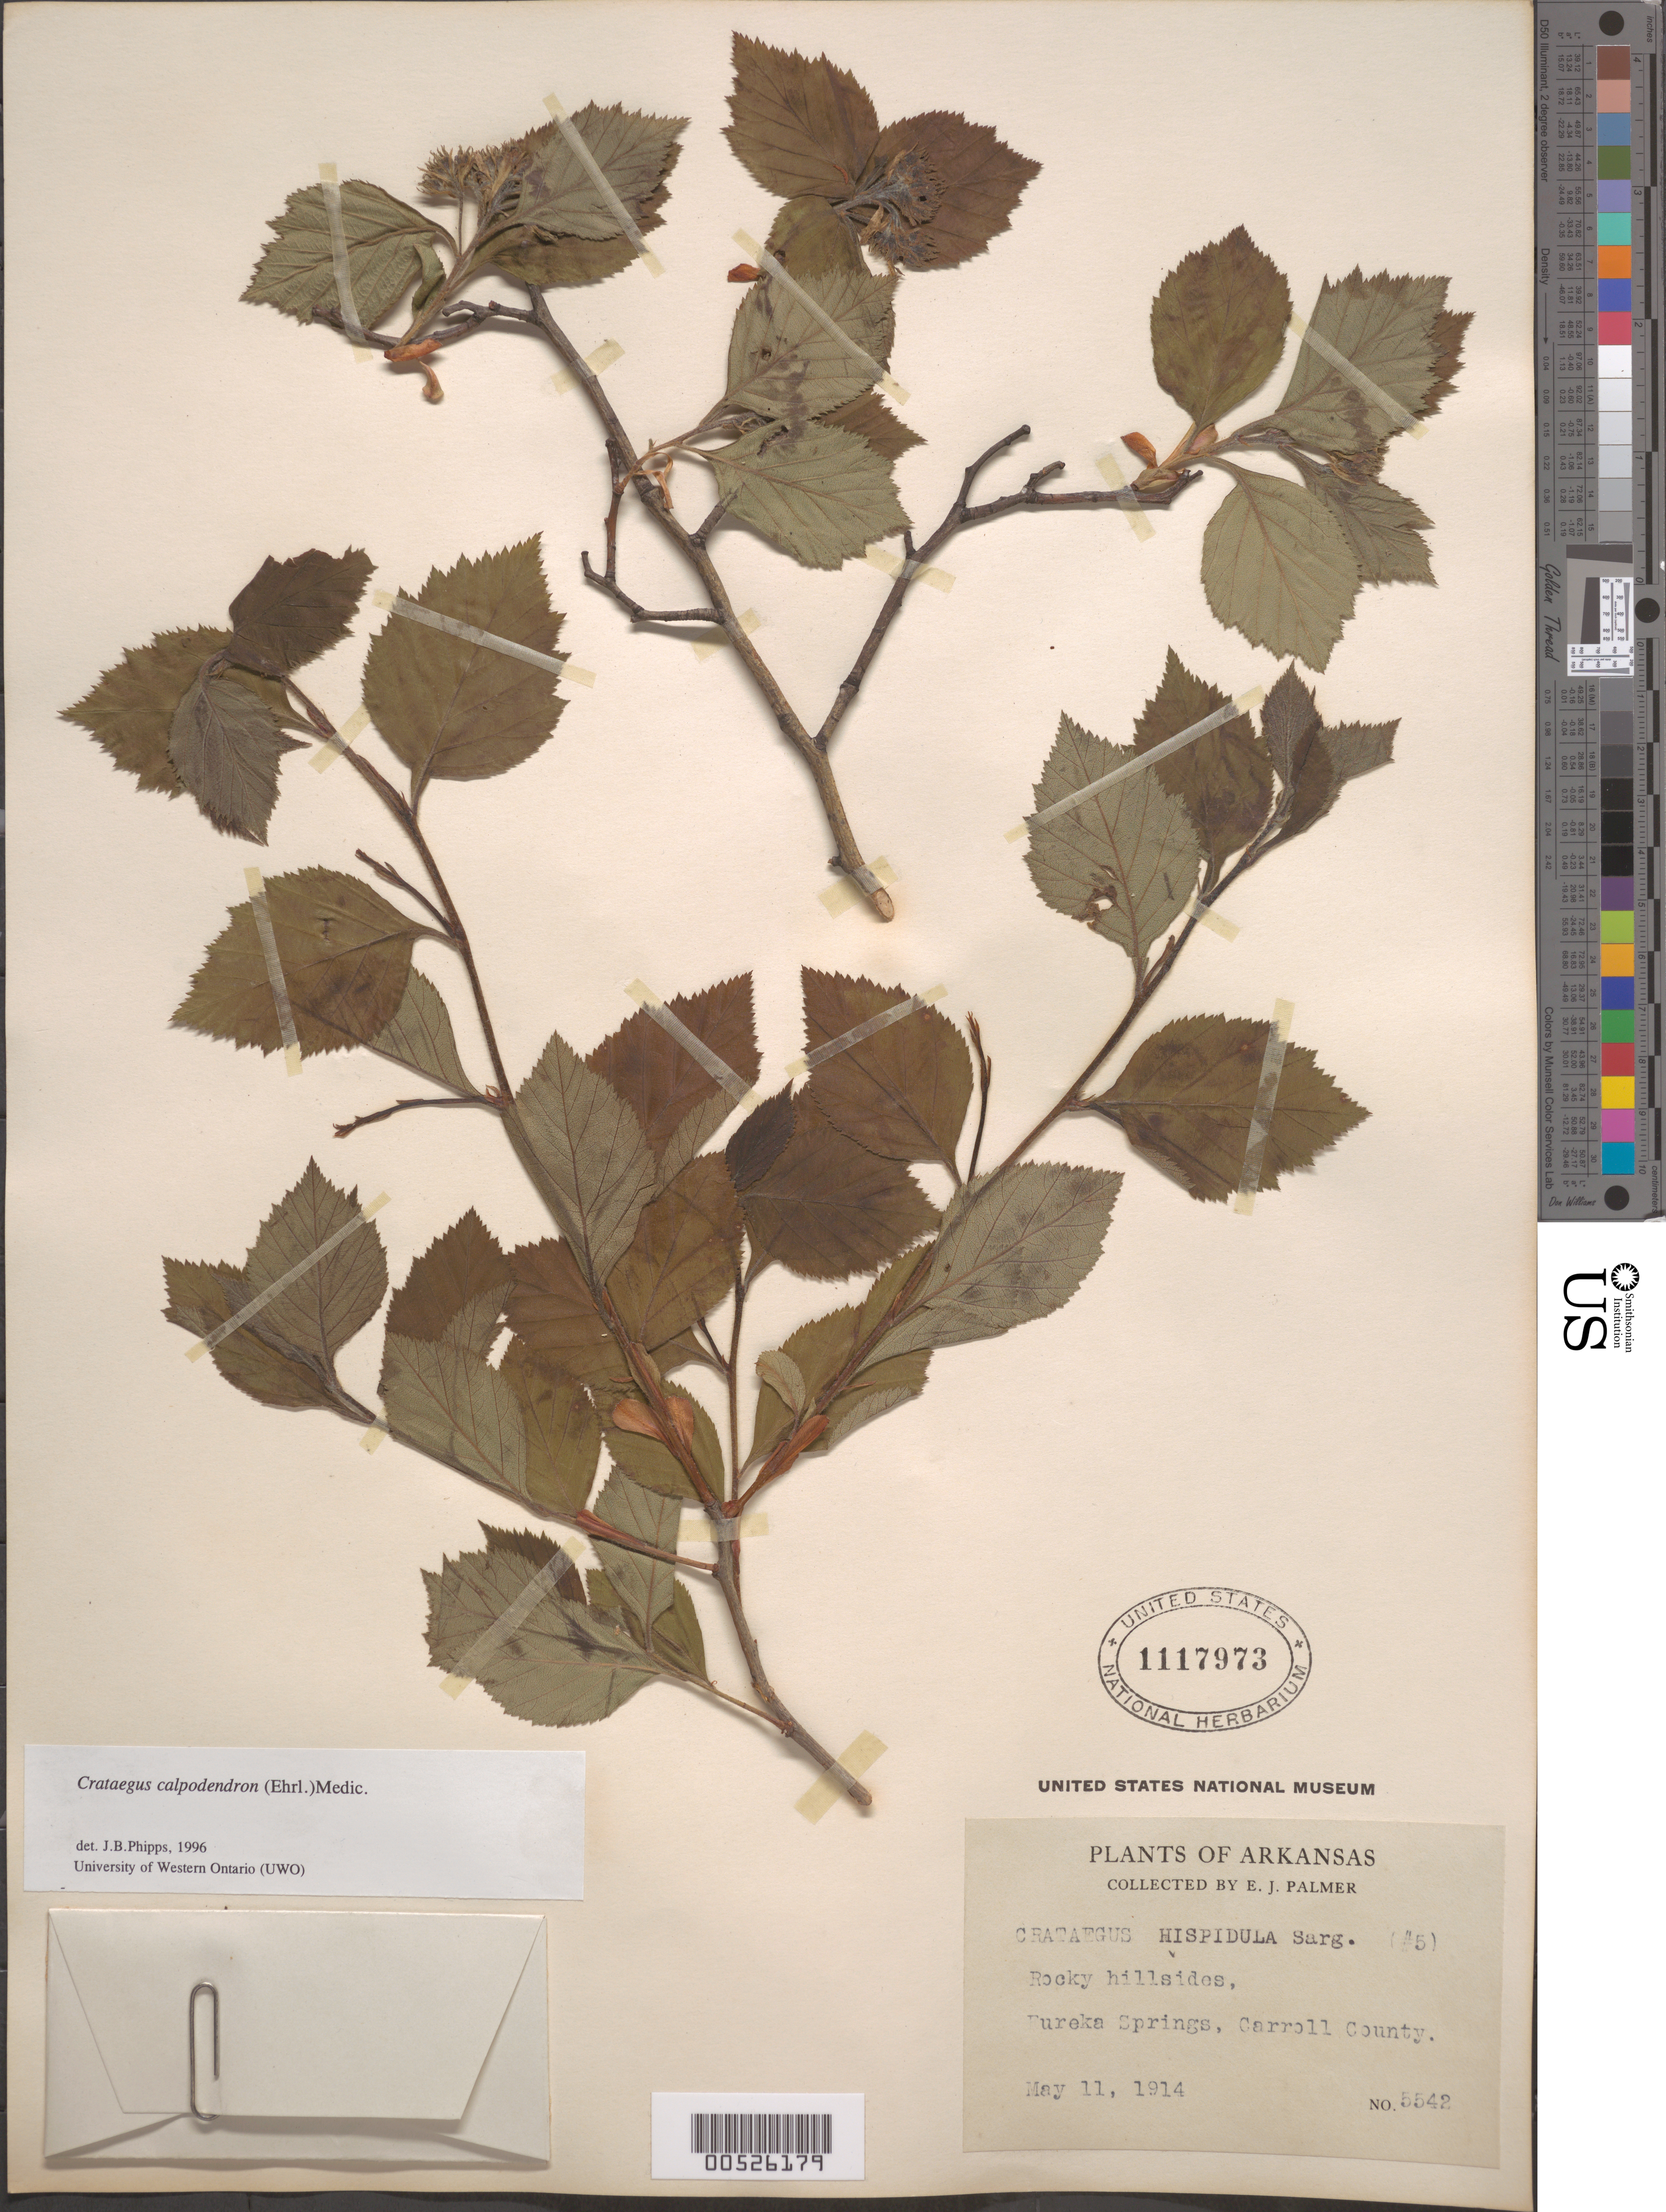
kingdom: Plantae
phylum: Tracheophyta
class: Magnoliopsida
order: Rosales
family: Rosaceae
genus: Crataegus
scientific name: Crataegus calpodendron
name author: (Ehrh.) Medik.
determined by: Phipps, James B., (UWO), University of Western Ontario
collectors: E. J. Palmer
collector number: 5542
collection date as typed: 11 May 1914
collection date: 1914-05-11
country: United States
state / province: Arkansas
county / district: Carroll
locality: Eureka Springs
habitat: Rocky hillsides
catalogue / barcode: US 1117973